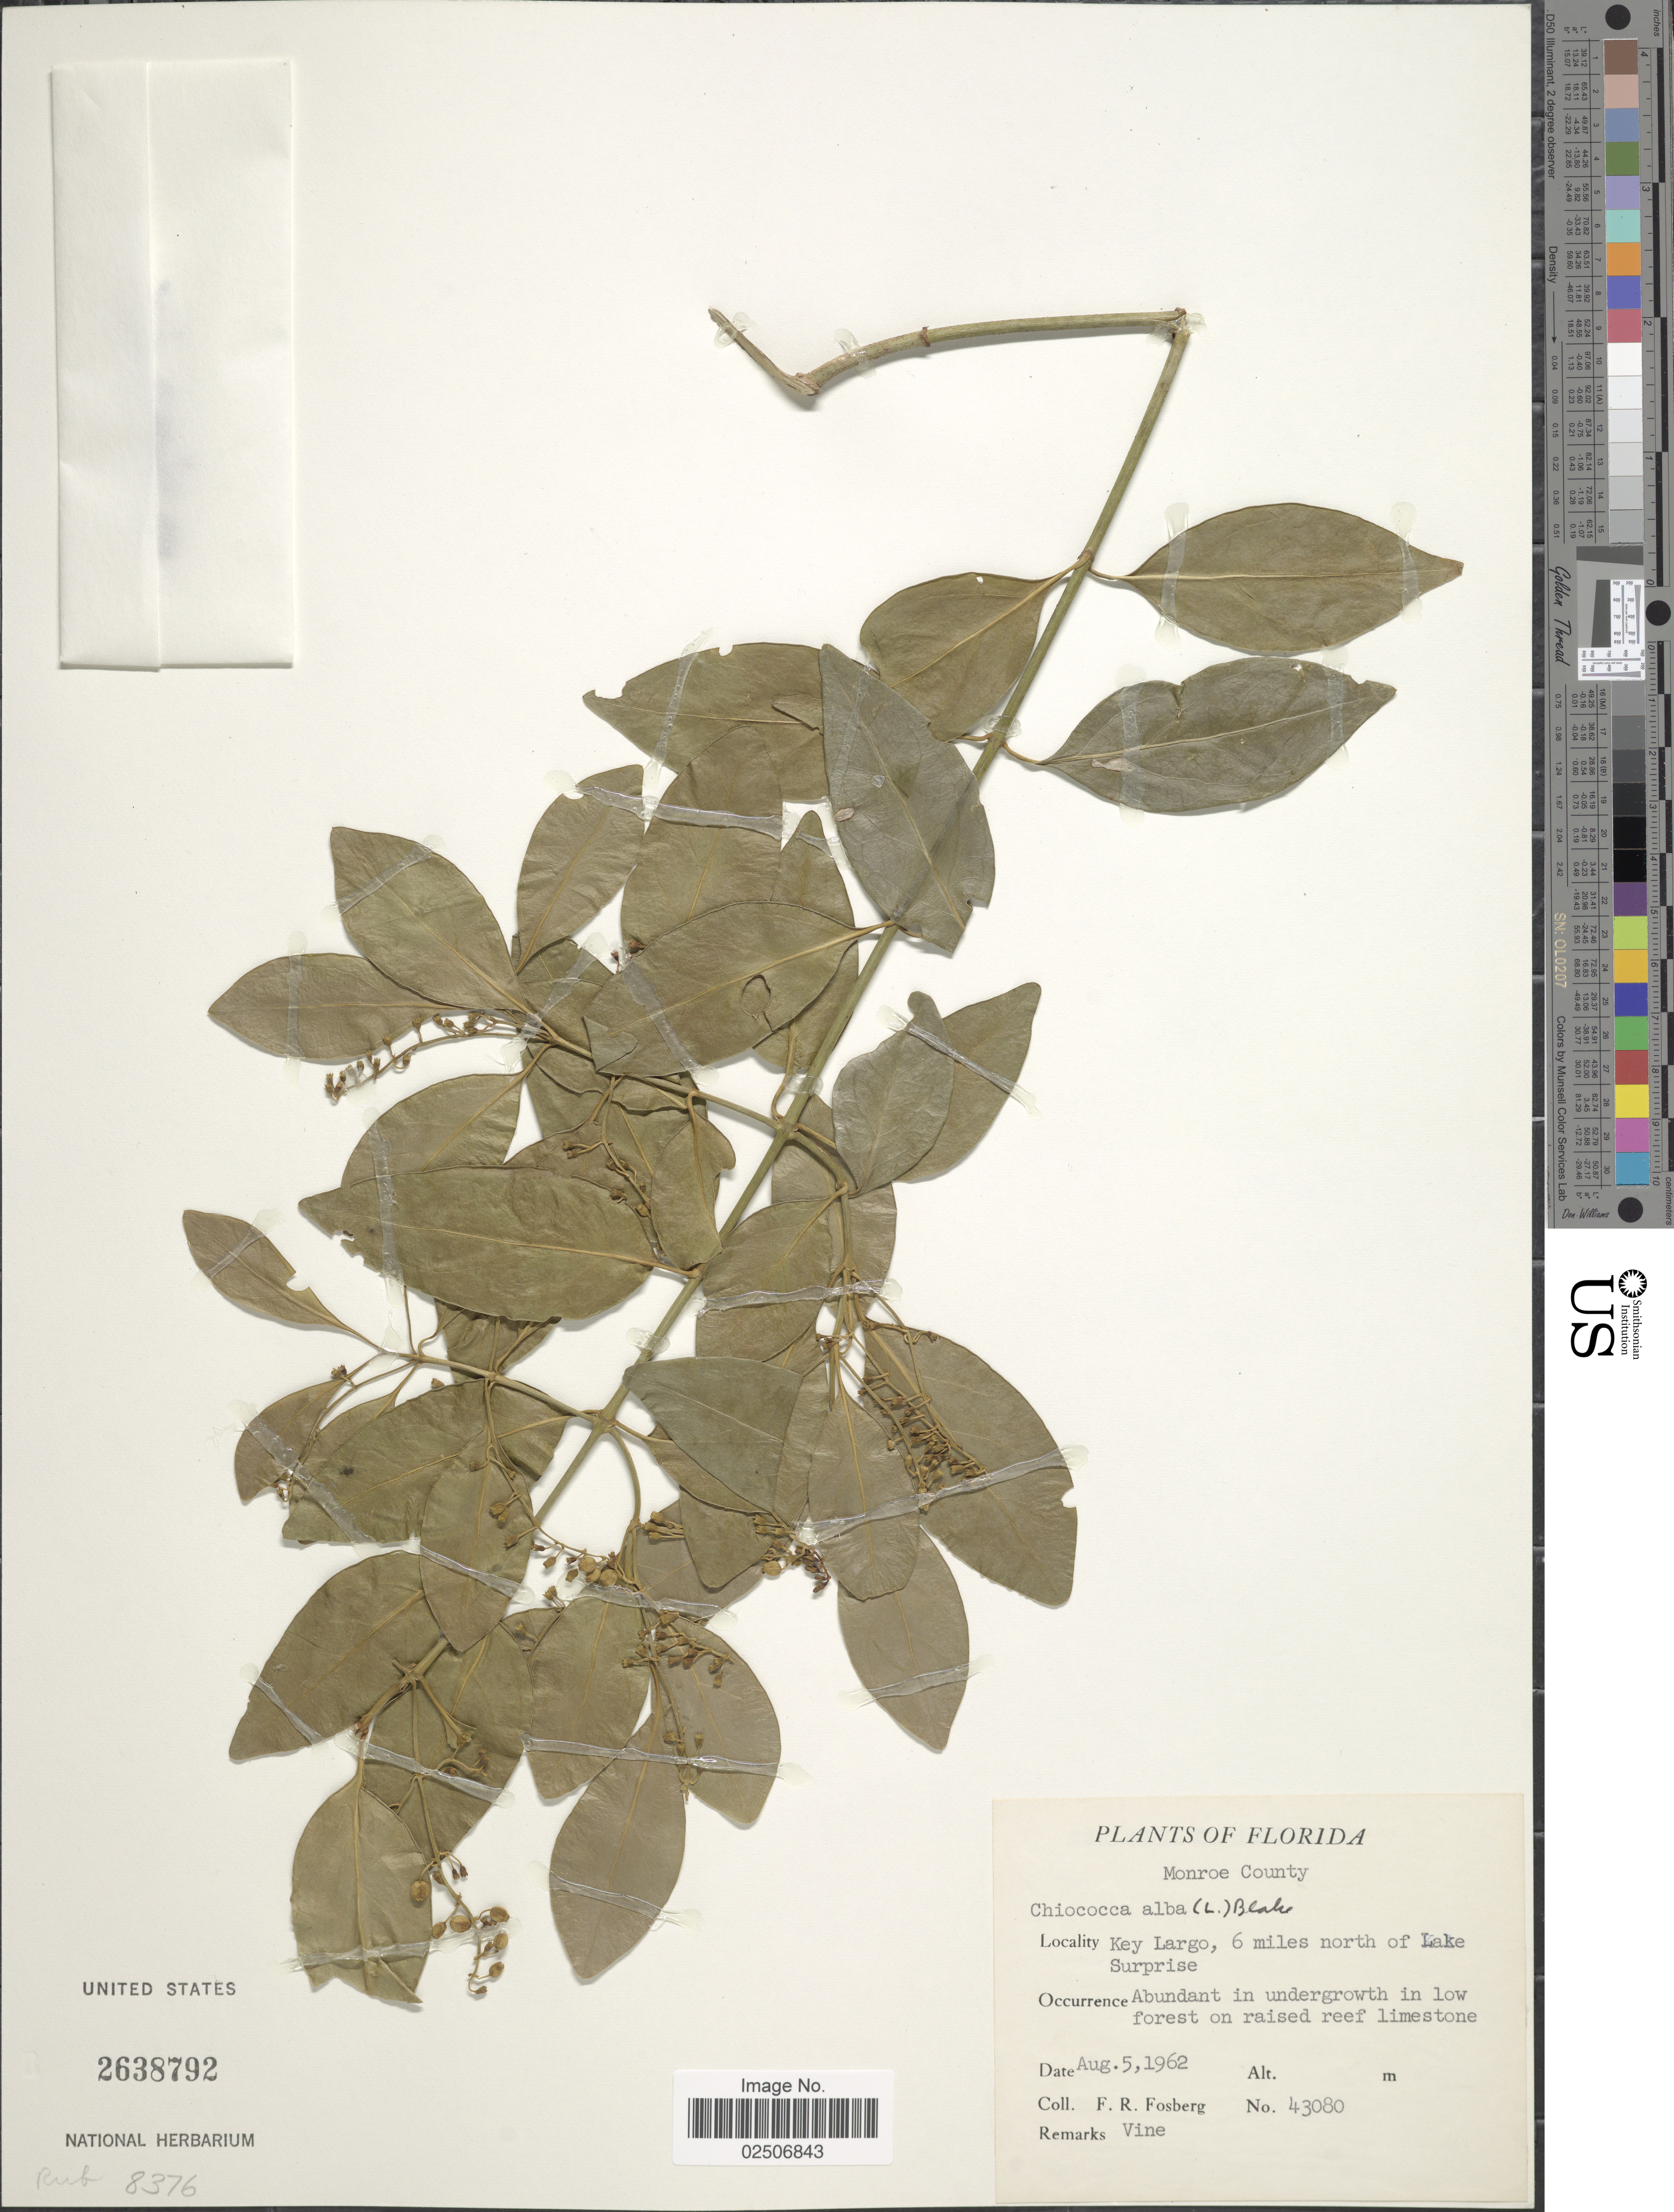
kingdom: Plantae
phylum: Tracheophyta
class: Magnoliopsida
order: Gentianales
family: Rubiaceae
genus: Chiococca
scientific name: Chiococca alba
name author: (L.) Hitchc.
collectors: F. R. Fosberg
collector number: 43080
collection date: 1962-08-05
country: United States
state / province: Florida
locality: Monroe County, Key Largo, 6 miles north of Lake Surprise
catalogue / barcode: US 2638792